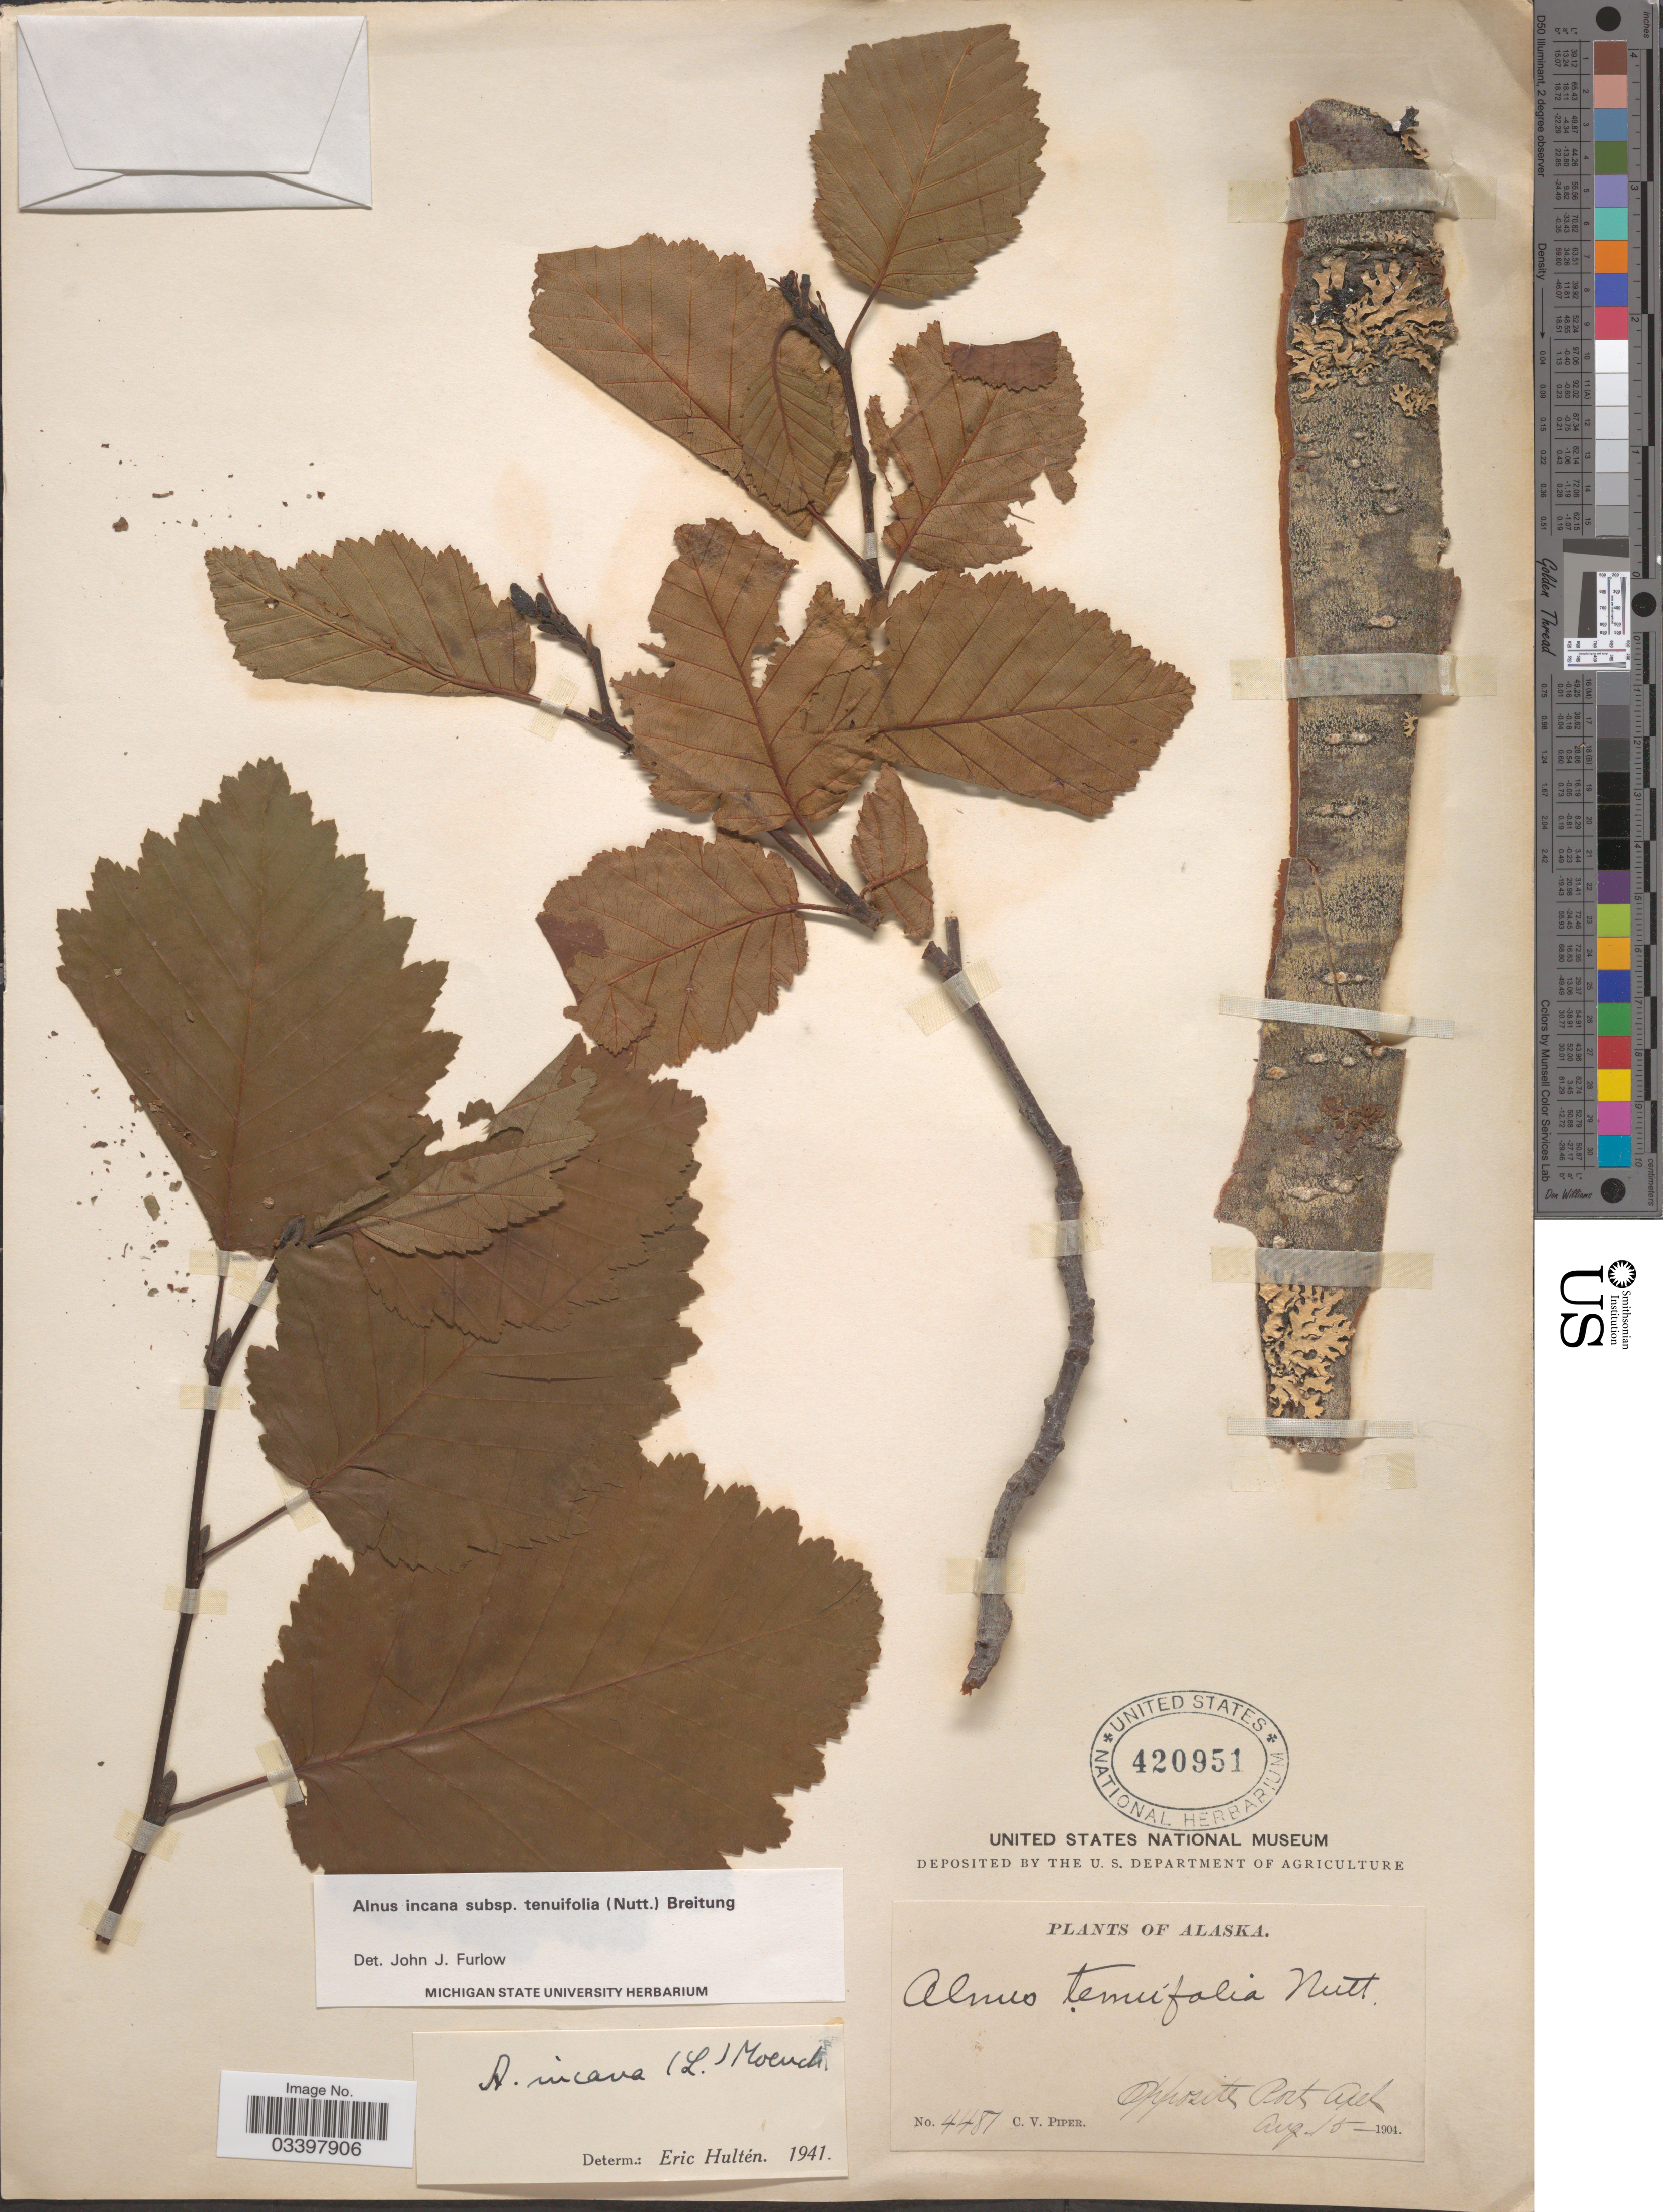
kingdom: Plantae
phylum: Tracheophyta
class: Magnoliopsida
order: Fagales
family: Betulaceae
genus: Alnus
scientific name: Alnus incana subsp. tenuifolia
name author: (Nutt.) Breitung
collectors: C. V. Piper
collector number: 4481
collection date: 1904-08-15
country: United States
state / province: Alaska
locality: Opposite Port Axel.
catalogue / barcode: US 420951